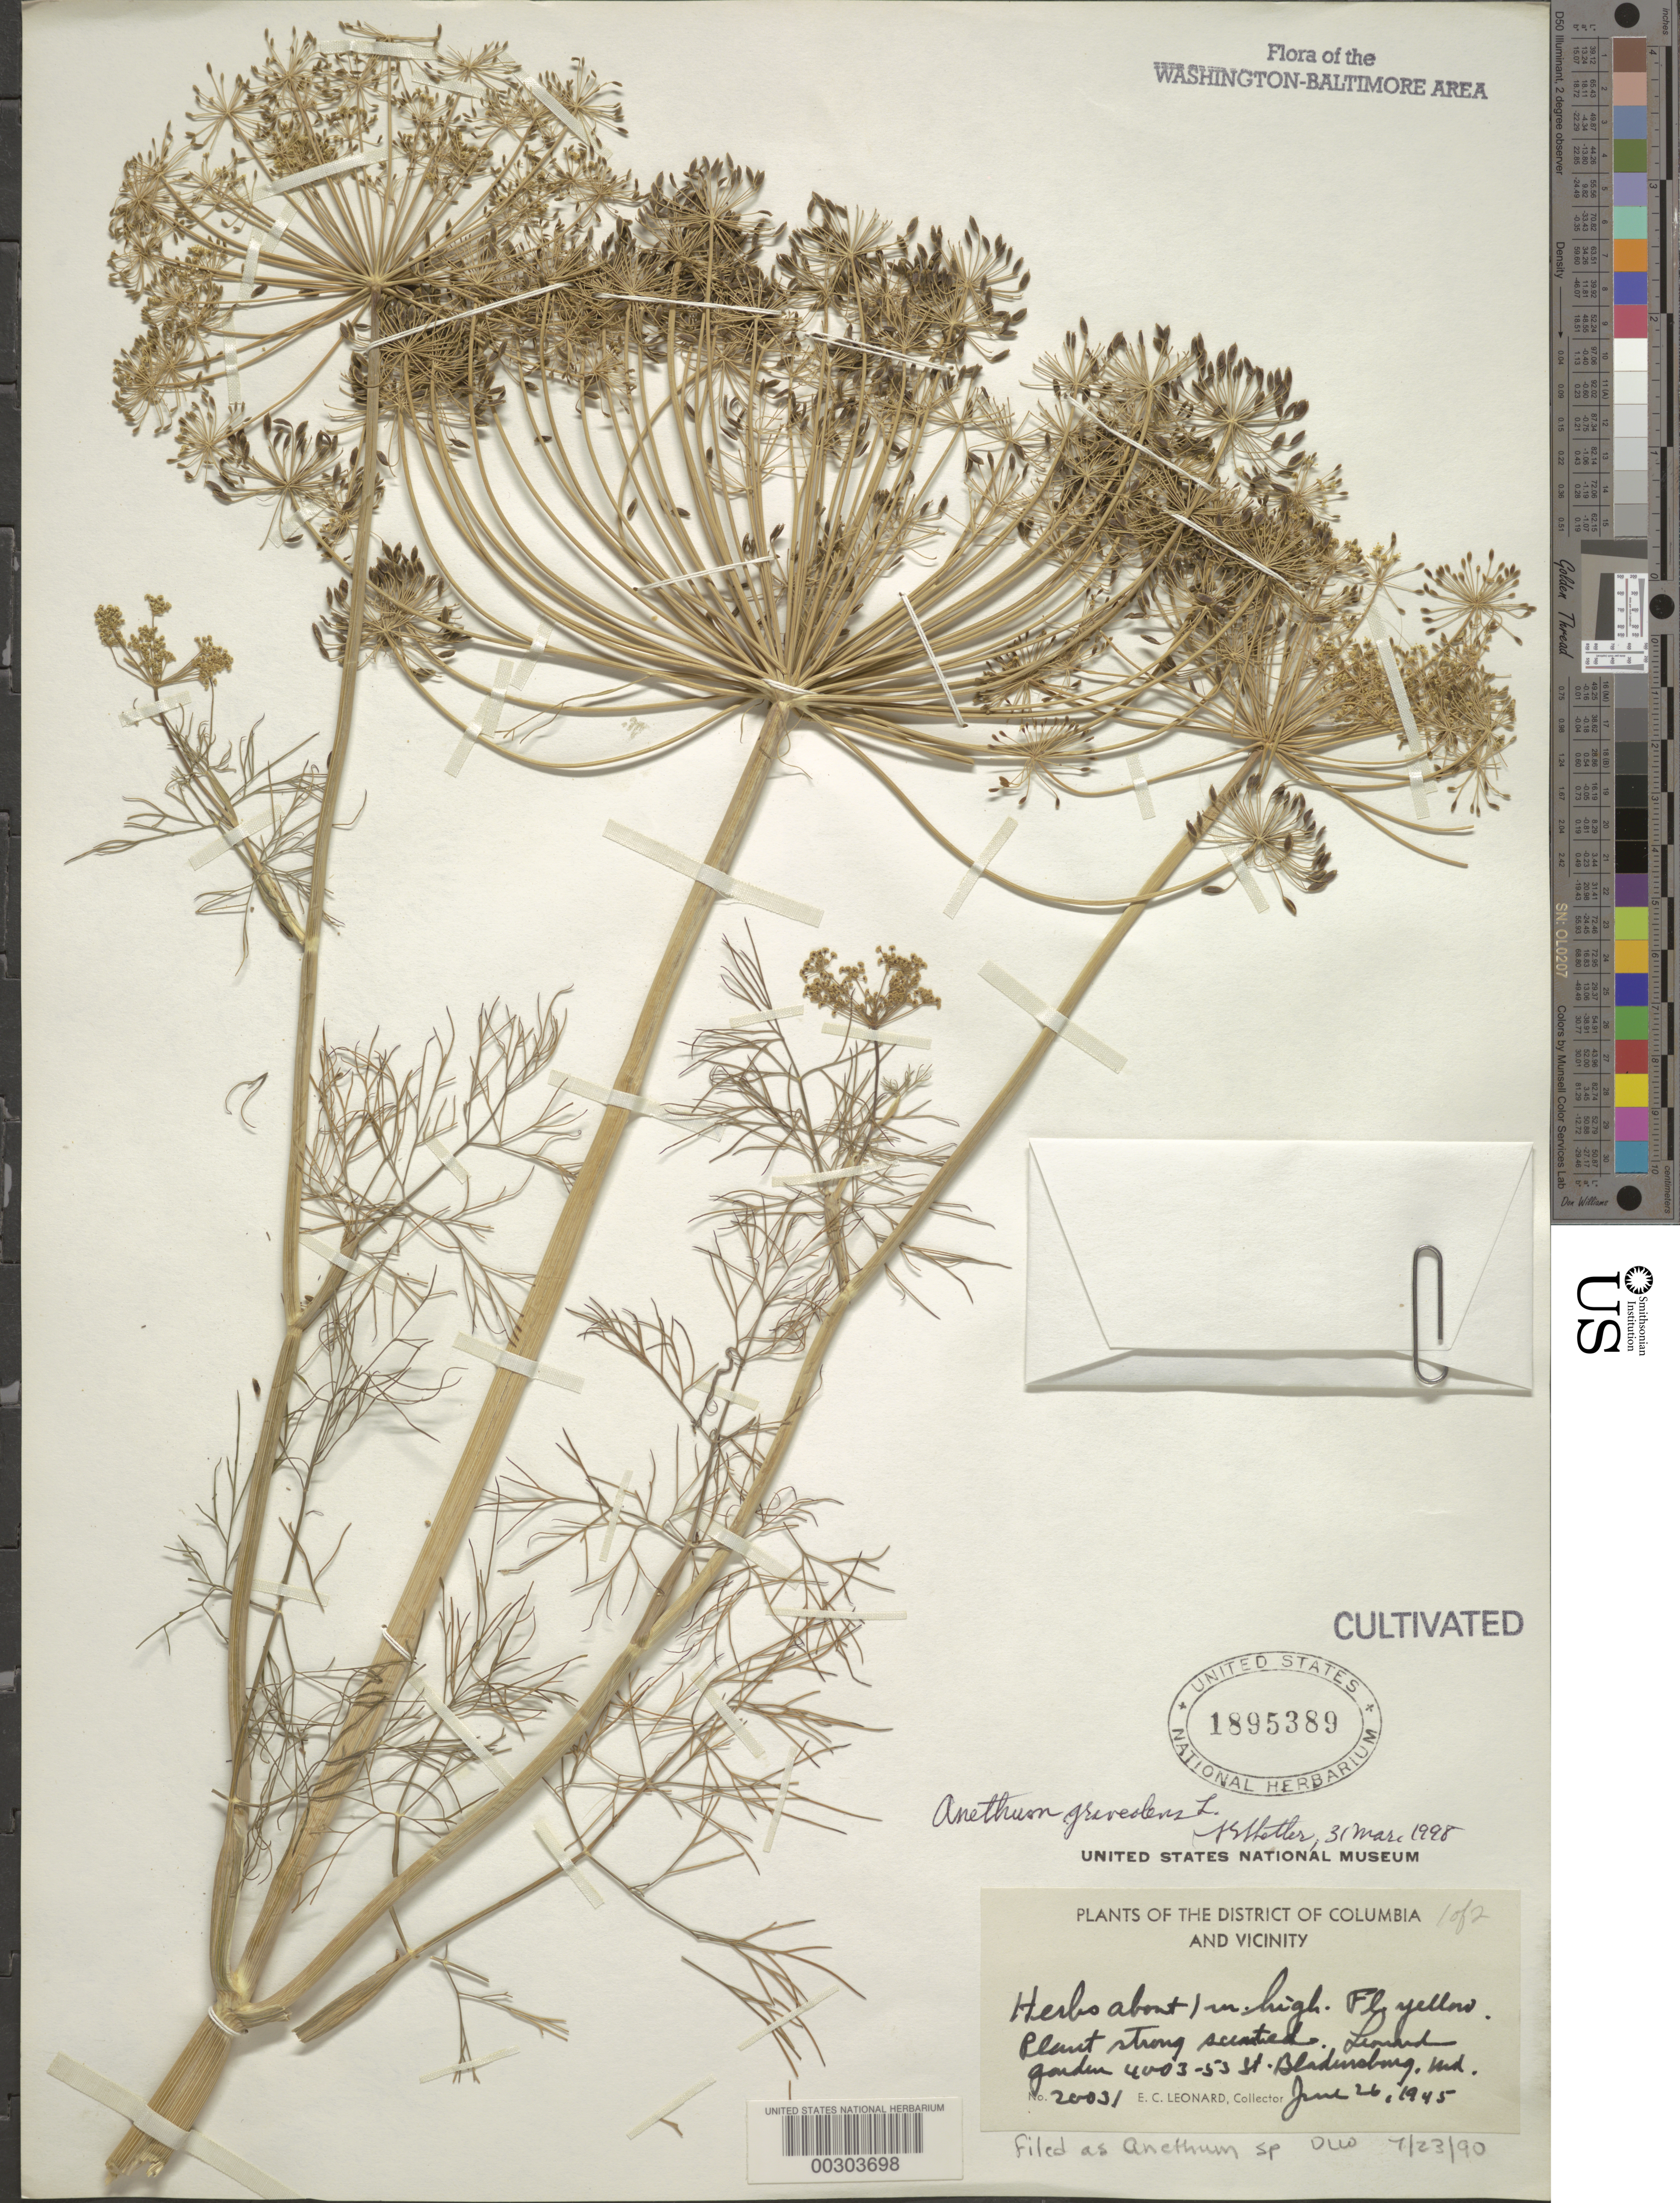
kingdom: Plantae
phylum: Tracheophyta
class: Magnoliopsida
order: Apiales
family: Apiaceae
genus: Anethum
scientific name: Anethum graveolens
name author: L.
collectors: E. C. Leonard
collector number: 20031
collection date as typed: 26 Jun 1945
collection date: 1945-06-26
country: United States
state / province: Maryland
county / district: Prince George's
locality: Bladensburg, 4003 53 St, Leonard's garden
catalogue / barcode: US 1895389